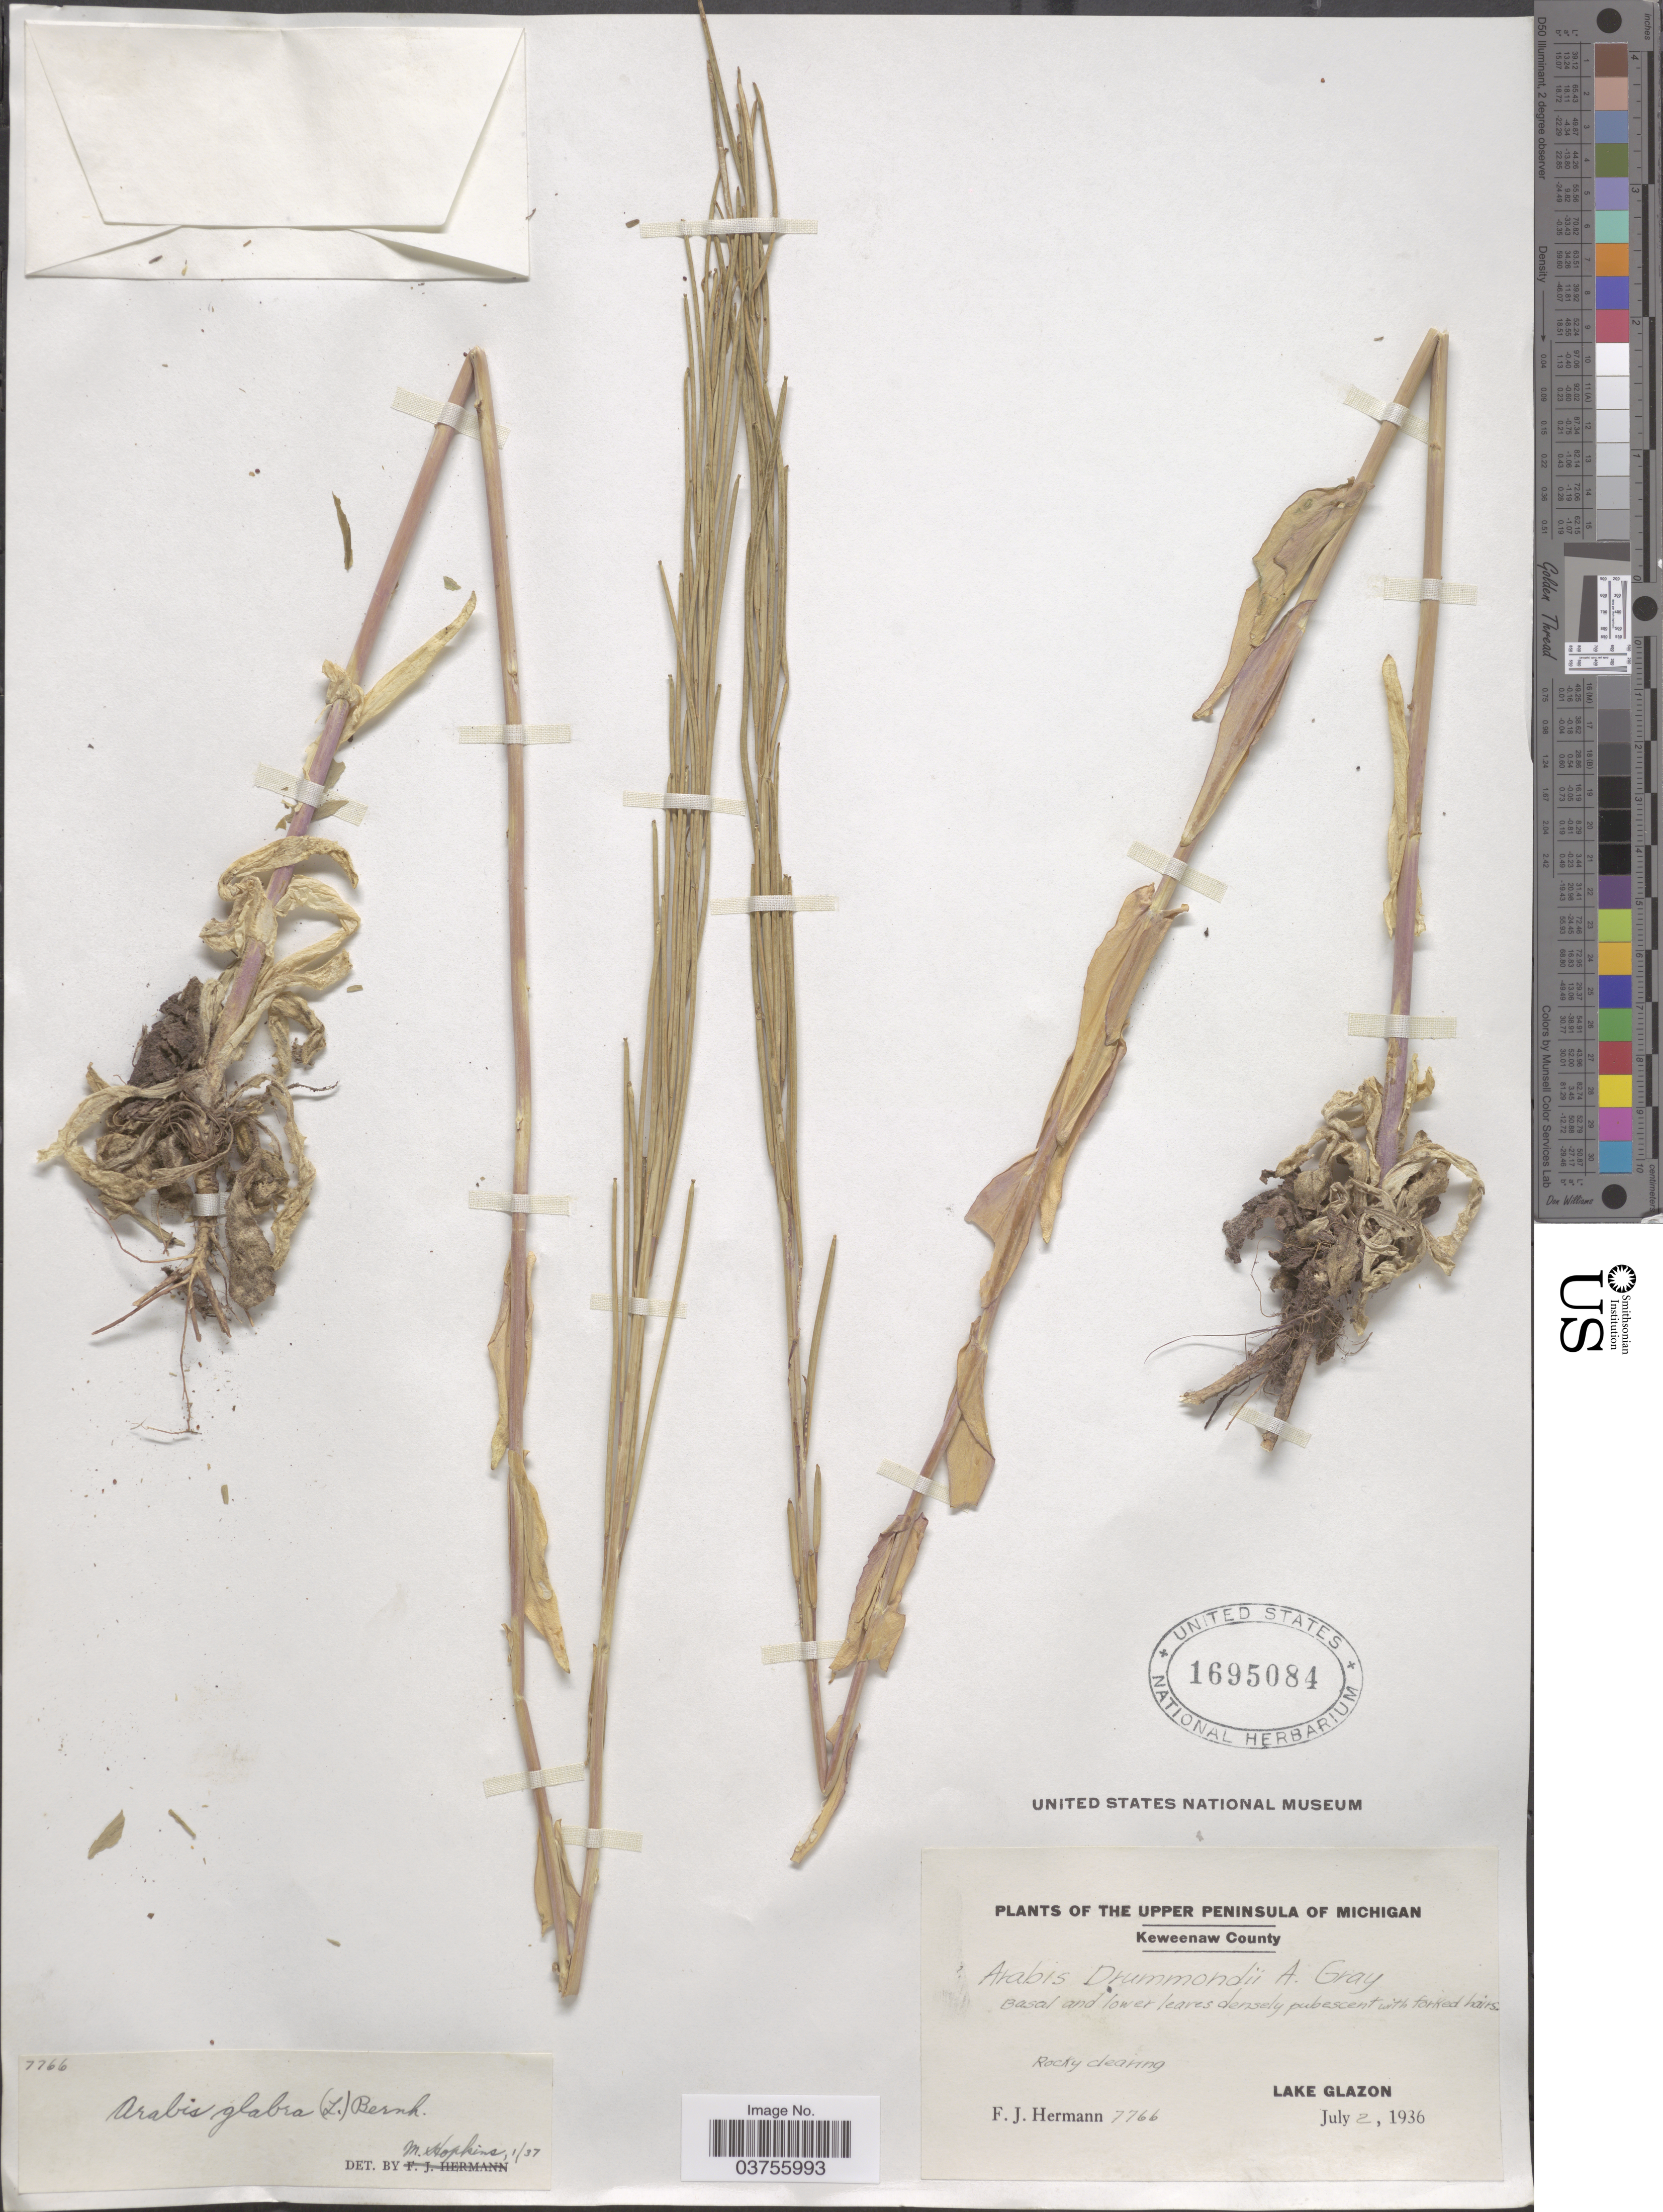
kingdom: Plantae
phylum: Tracheophyta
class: Magnoliopsida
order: Brassicales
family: Brassicaceae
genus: Turritis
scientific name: Turritis glabra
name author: L.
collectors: F. J. Hermann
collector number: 7766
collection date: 1936-07-02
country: United States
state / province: Michigan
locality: The Upper Peninsula of Michigan. Keweenaw County. Rocky clearing. Lake Glazon.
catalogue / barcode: US 1695084